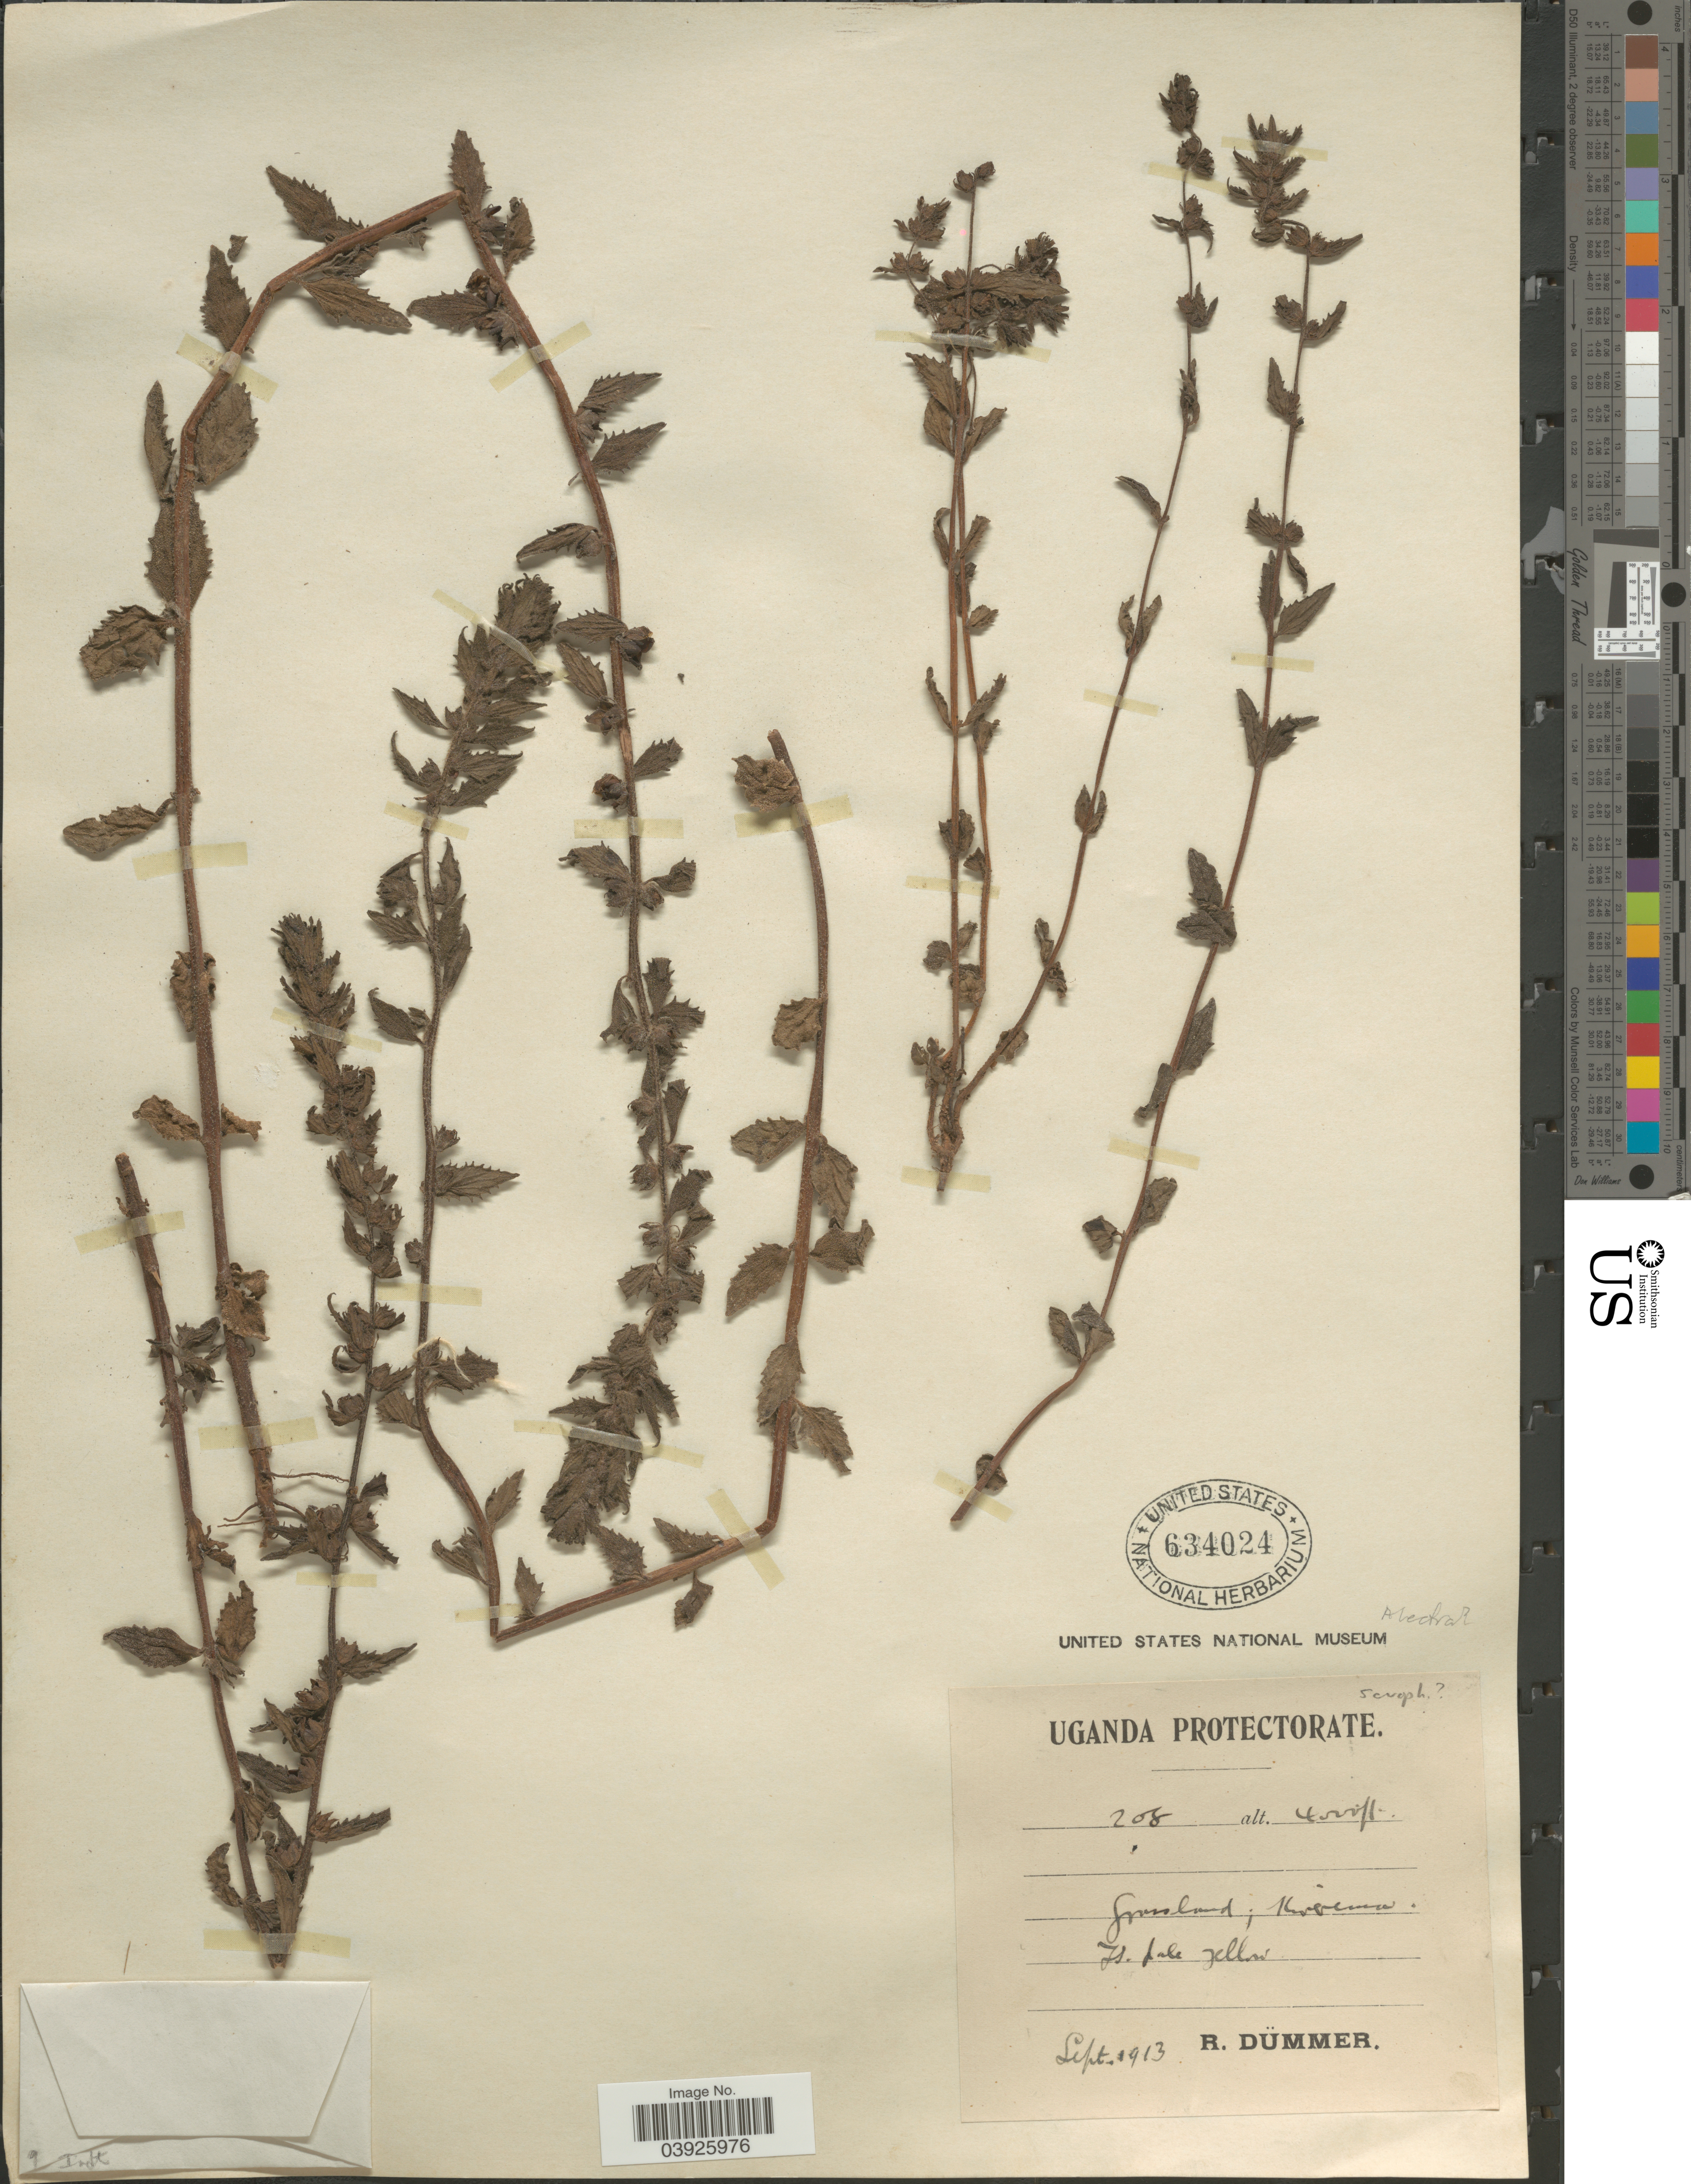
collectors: R. A. Dümmer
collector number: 208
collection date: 1913-09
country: Uganda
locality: Uganda Protectorate. Grassland, Kirsema.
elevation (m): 1219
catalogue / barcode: US 634024